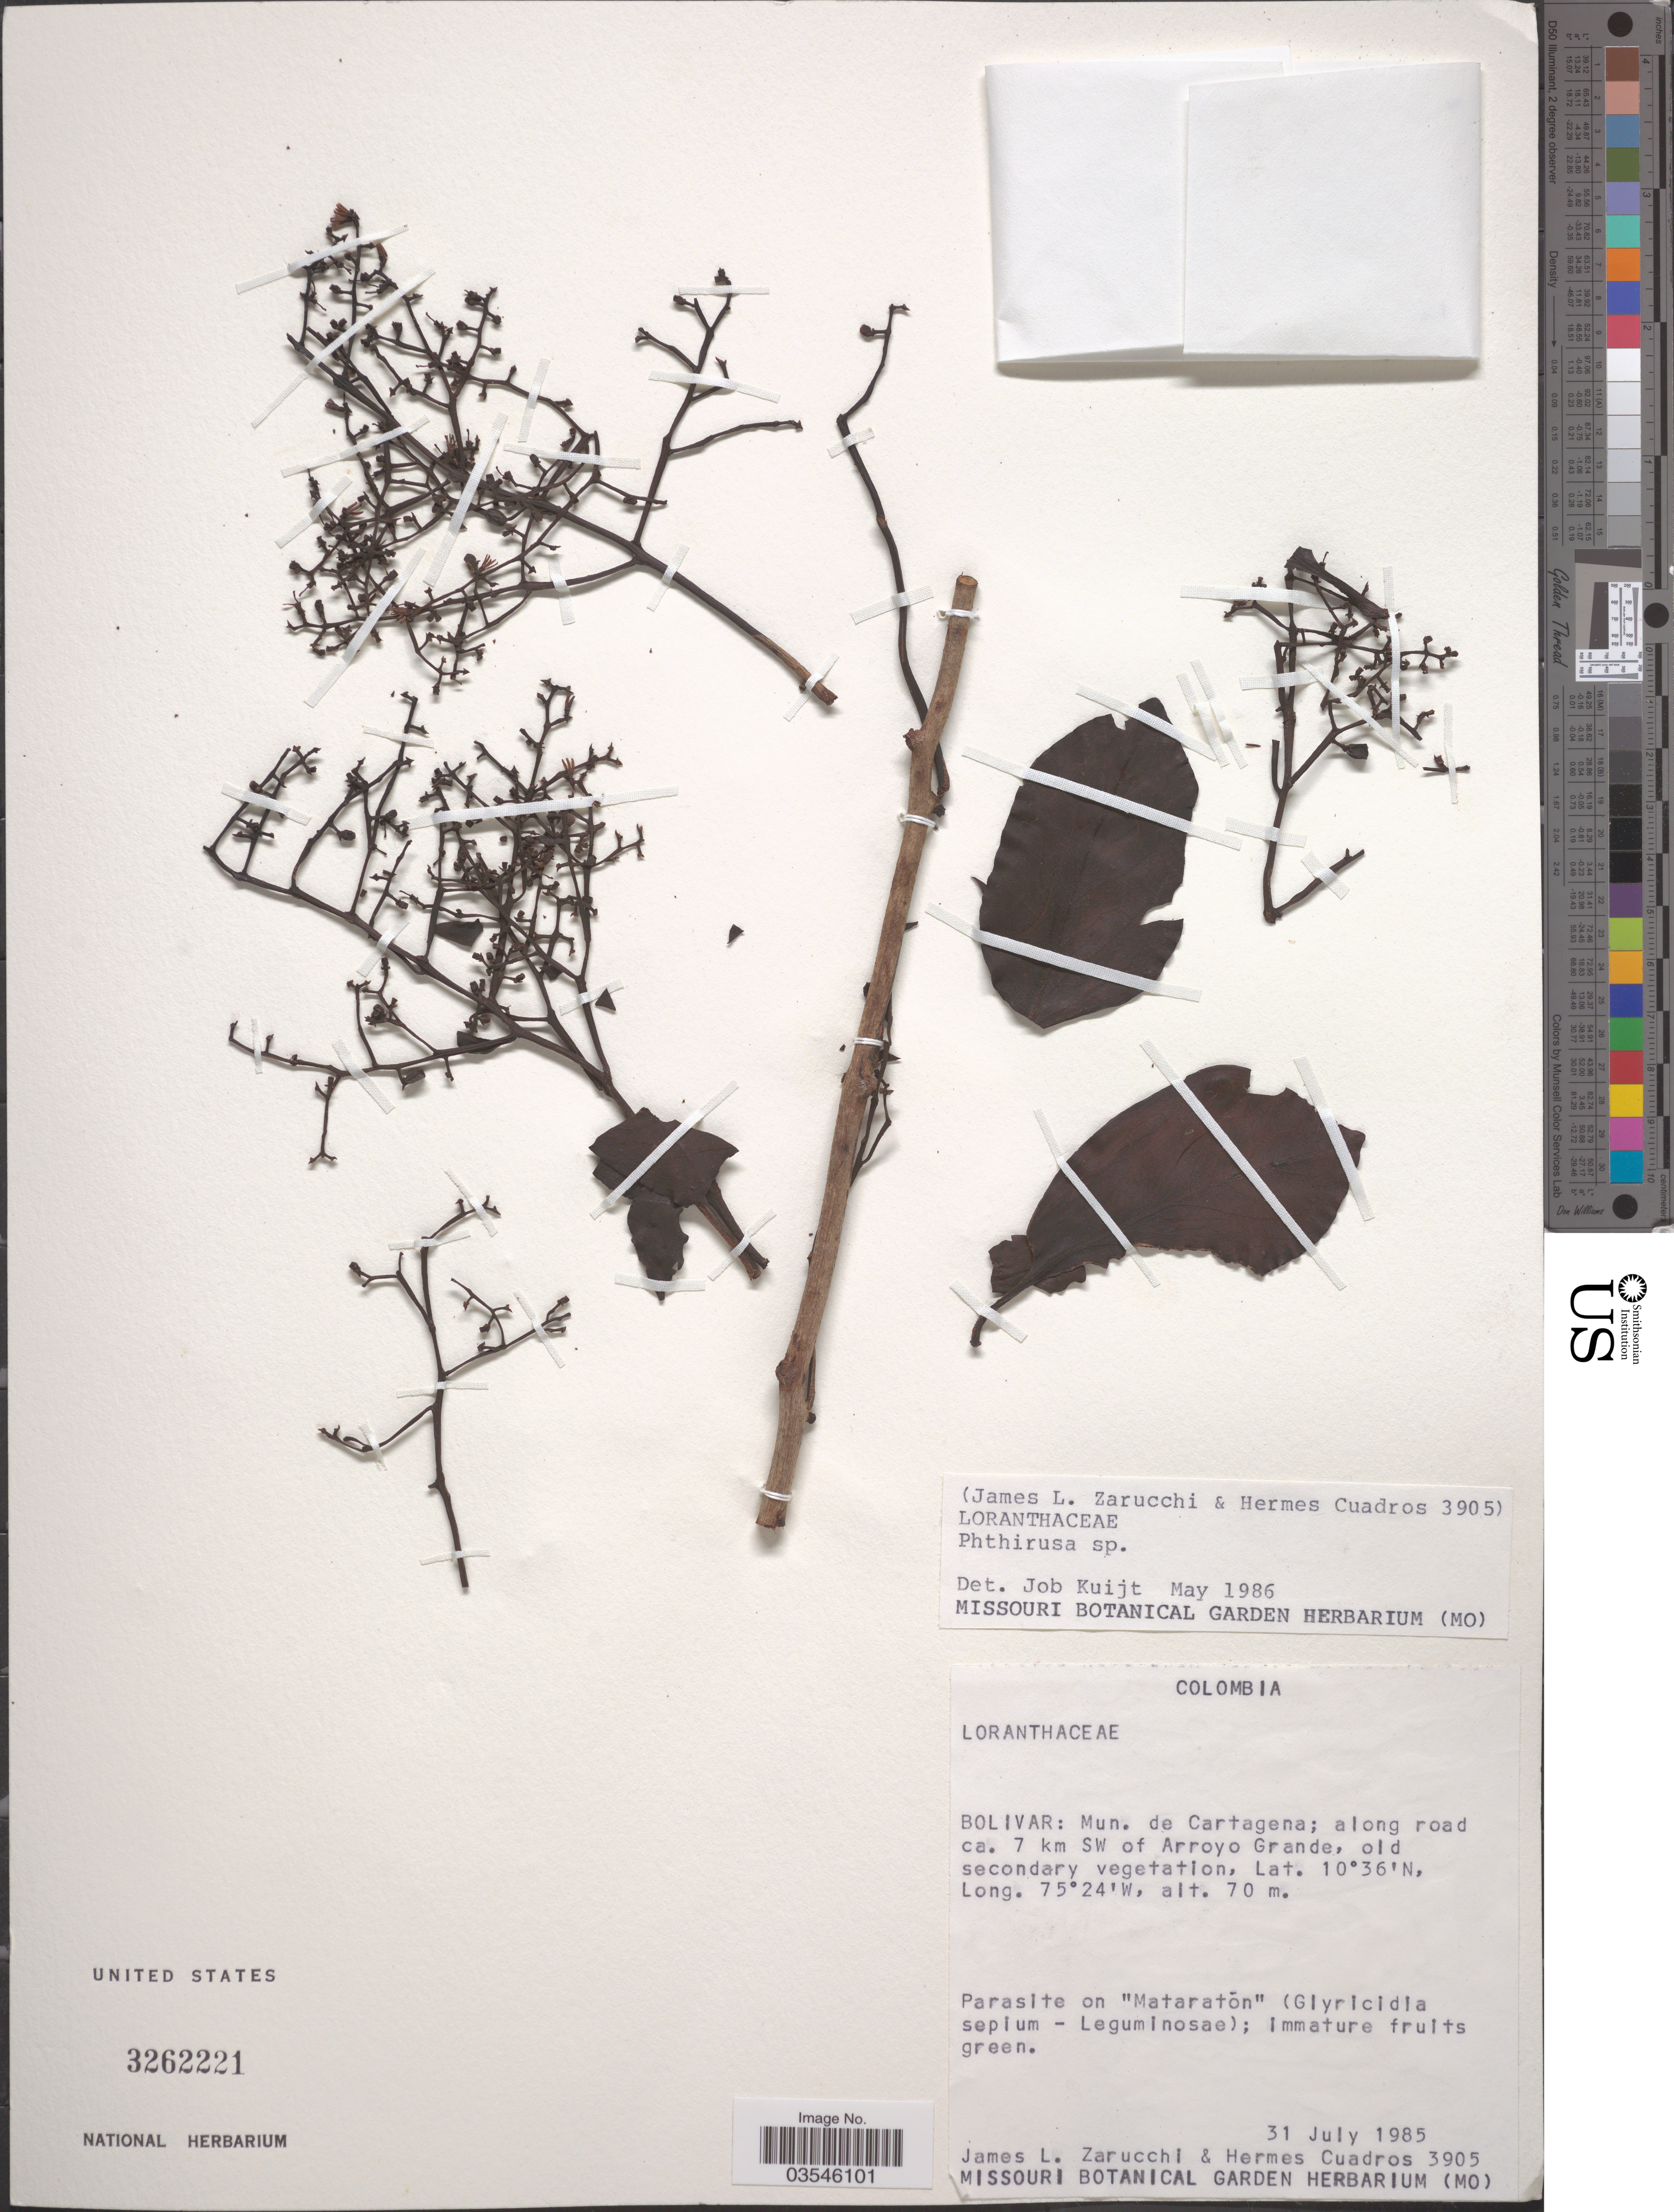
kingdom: Plantae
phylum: Tracheophyta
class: Magnoliopsida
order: Santalales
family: Loranthaceae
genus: Passovia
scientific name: Passovia pedunculata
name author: (Jacq.) Kuijt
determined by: Caraballo-Ortiz, Marcos A., (MISS), University of Mississippi (UNITED STATES)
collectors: J. L. Zarucchi & H. Cuadros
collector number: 3905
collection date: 1985-07-31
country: Colombia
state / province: Bolívar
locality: Mun. de Cartagena; along road ca. 7 km SW of Arroyo Grande.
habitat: Old secondary vegetation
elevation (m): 70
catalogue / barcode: US 3262221